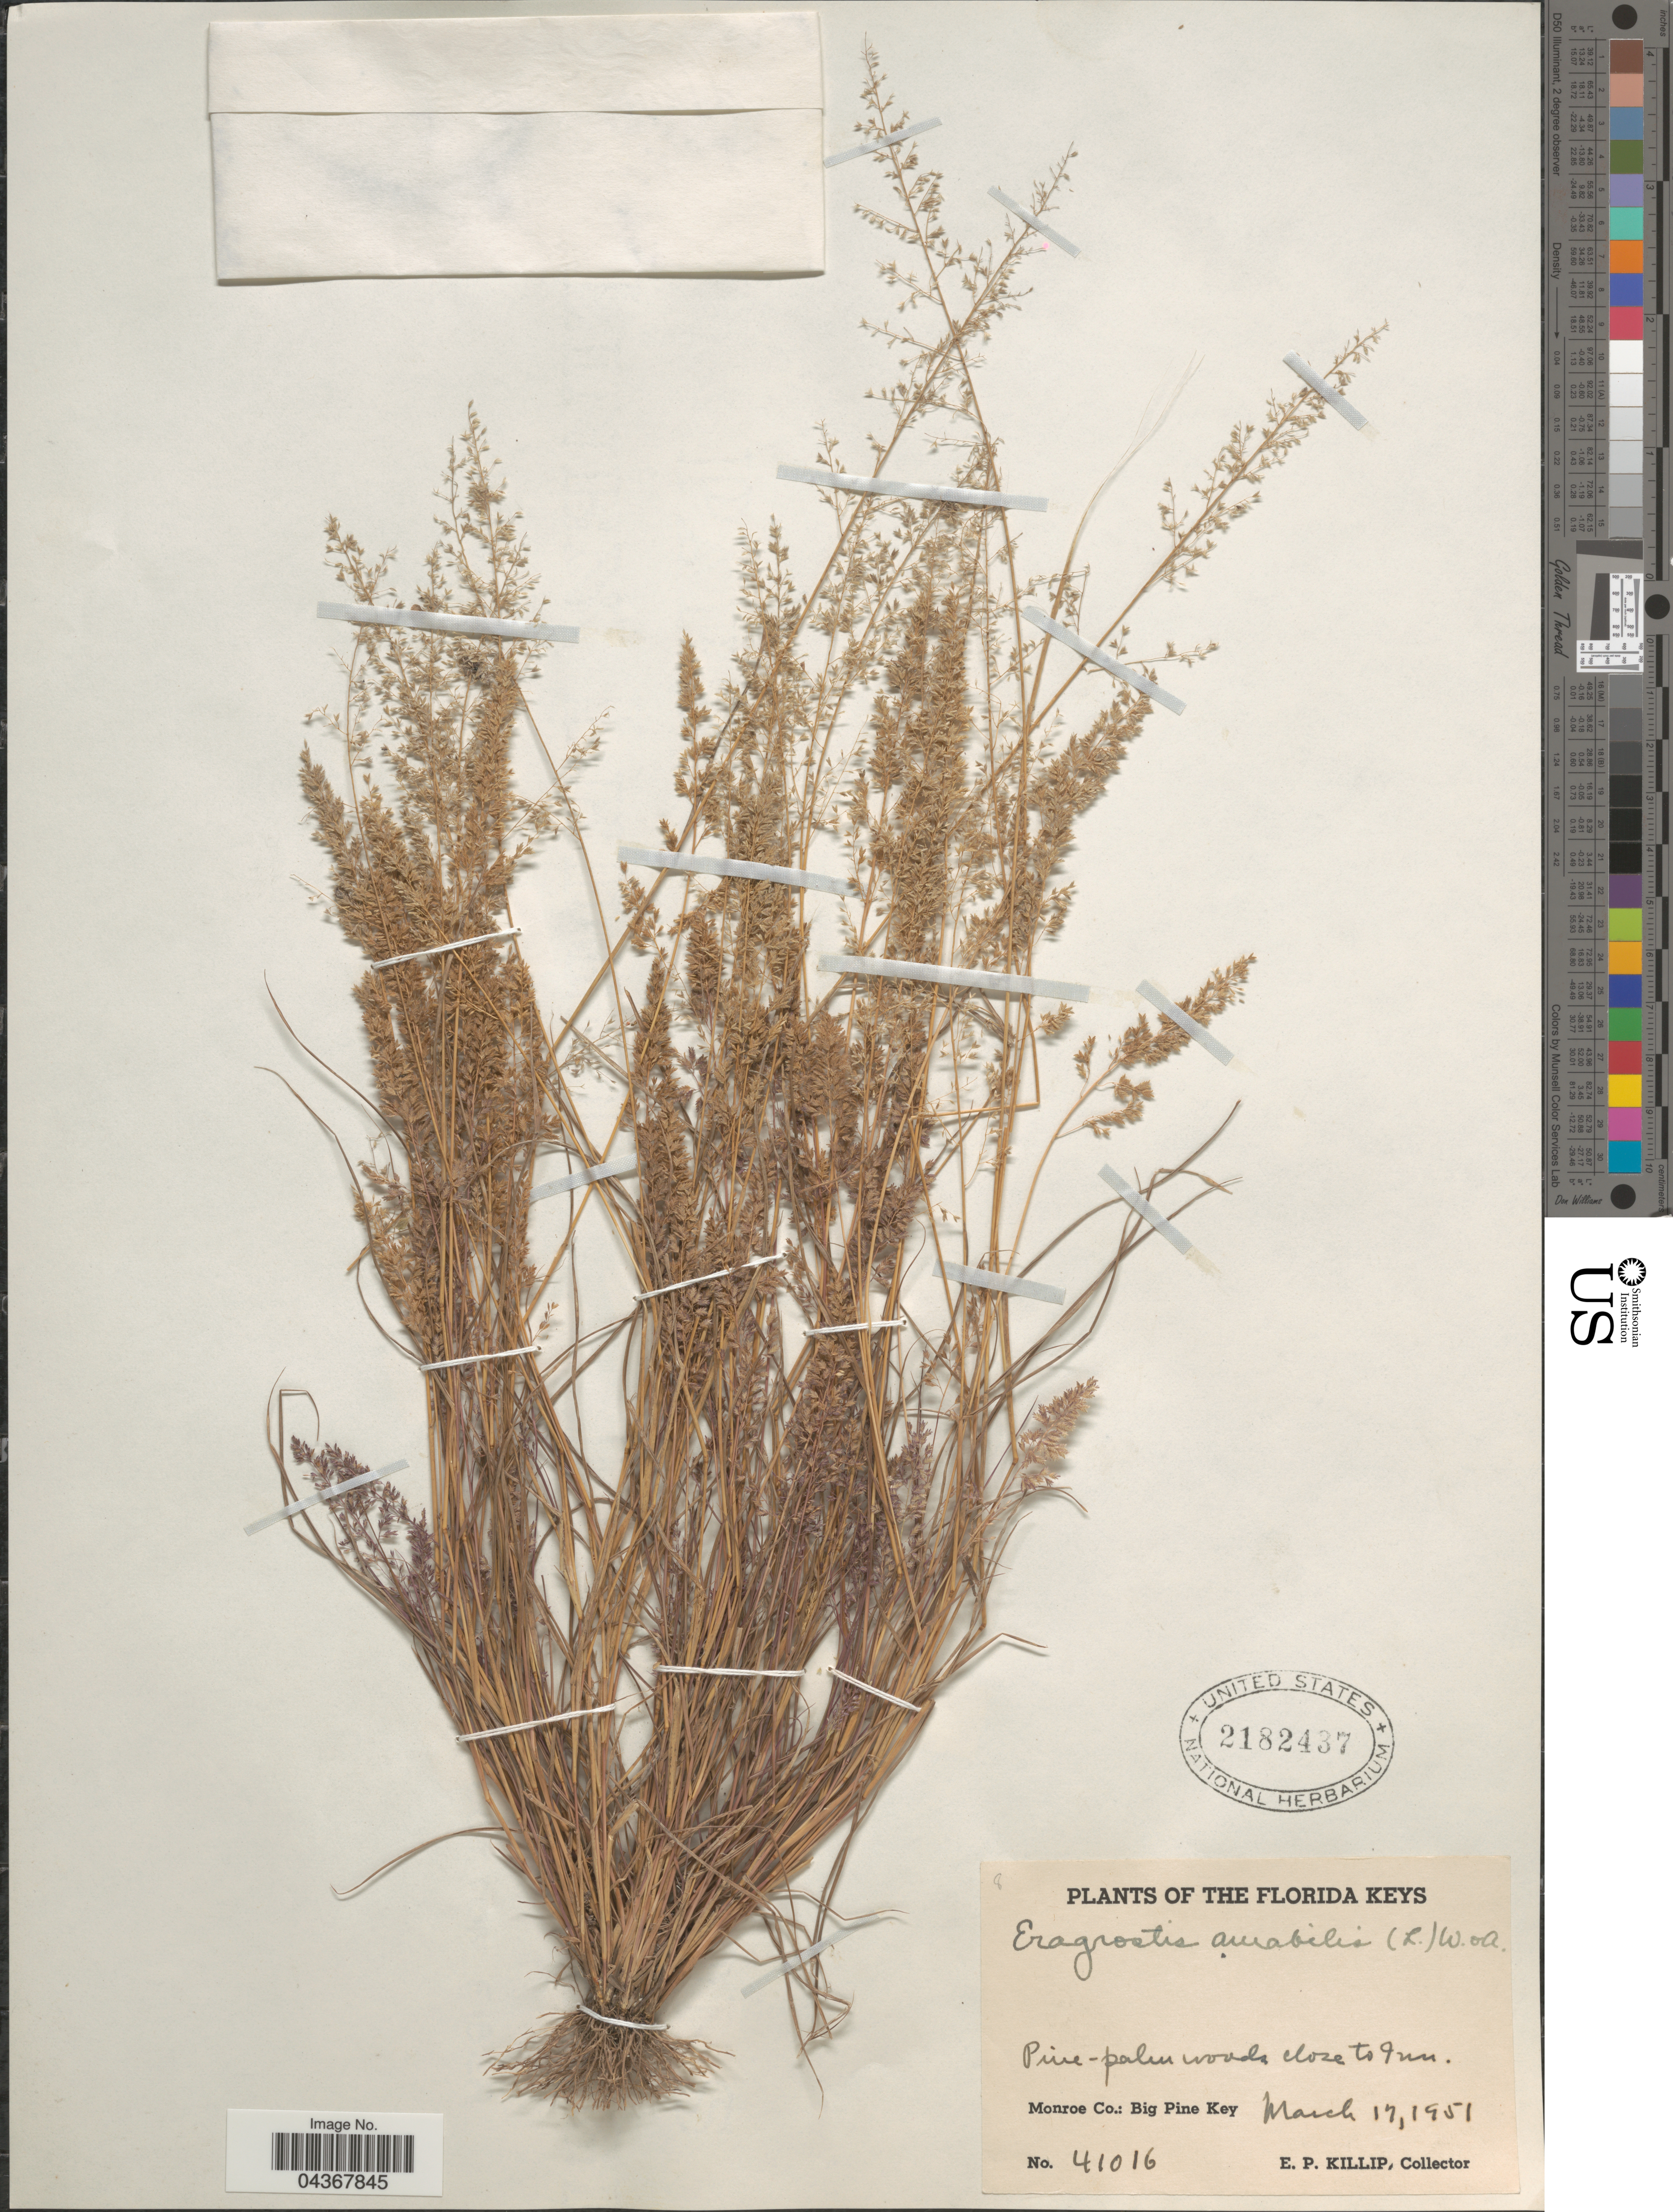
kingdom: Plantae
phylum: Tracheophyta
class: Liliopsida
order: Poales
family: Poaceae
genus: Eragrostis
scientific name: Eragrostis ciliaris var. laxa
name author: Kuntze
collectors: E. P. Killip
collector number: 41016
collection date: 1951-03-17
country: United States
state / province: Florida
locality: The Florida Keys. Pine-palm woods close to Inn. Monroe Co.: Big Pine Key.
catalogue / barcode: US 2182437